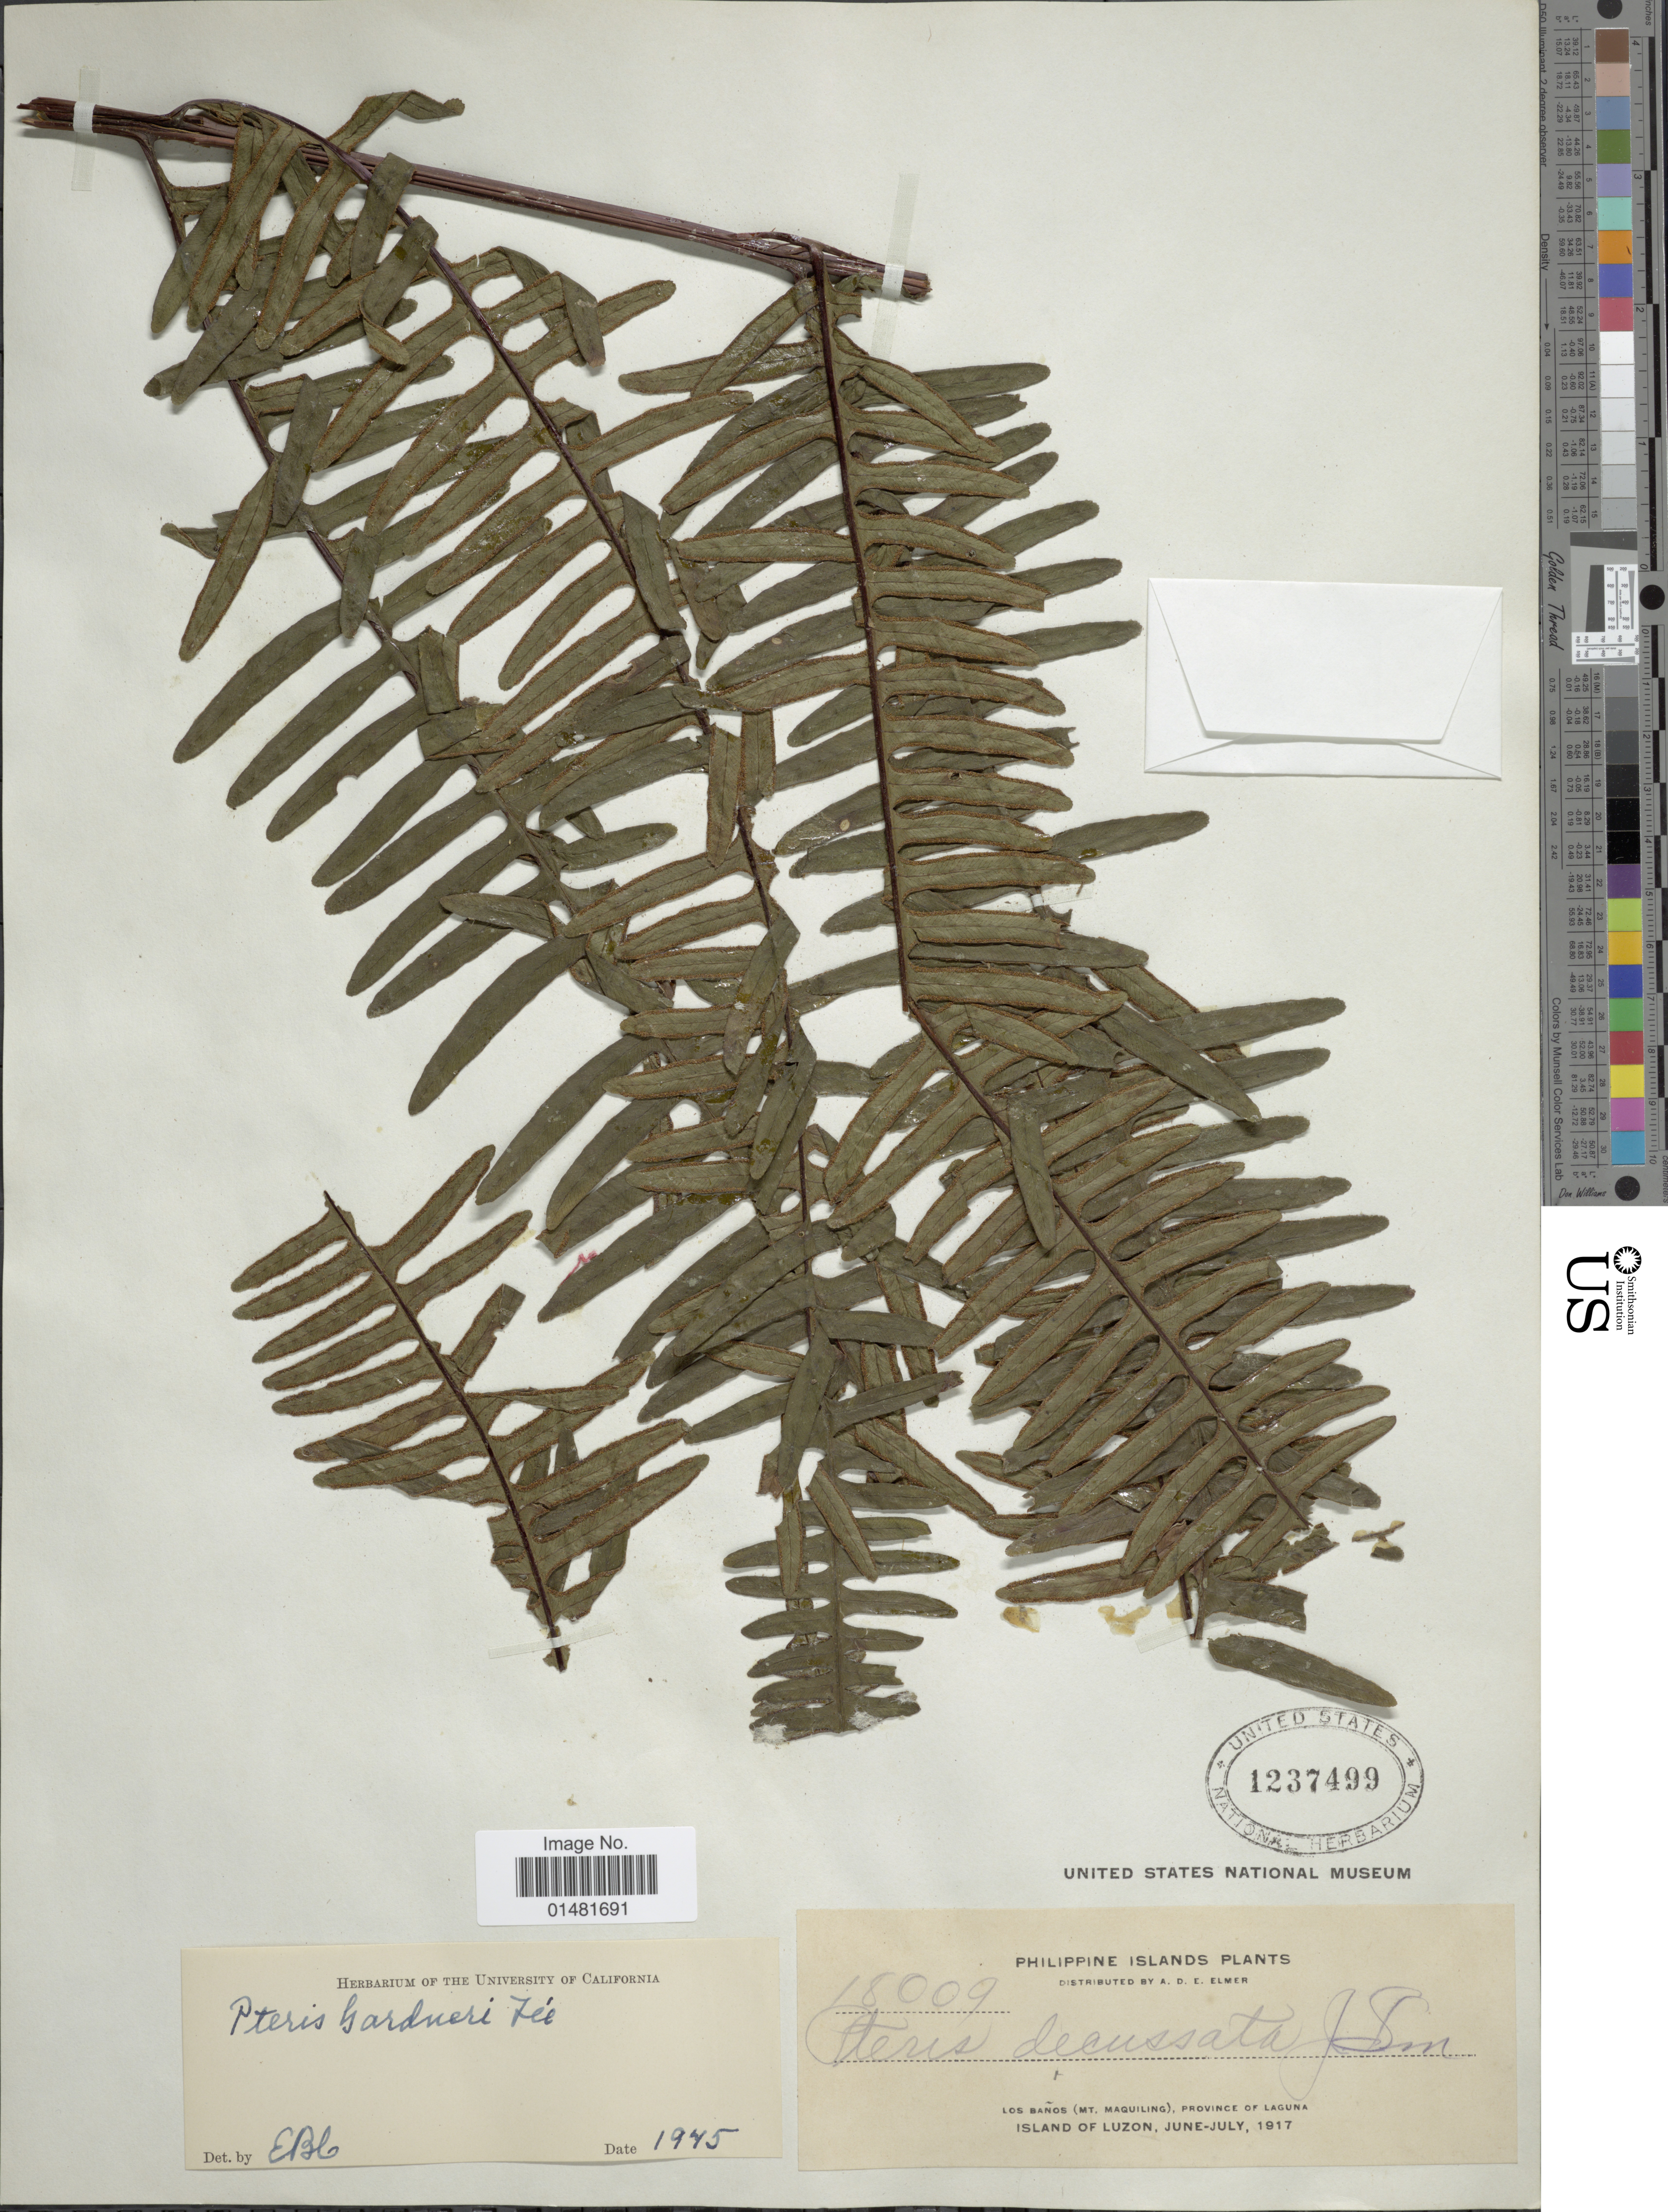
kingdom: Plantae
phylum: Tracheophyta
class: Polypodiopsida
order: Polypodiales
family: Pteridaceae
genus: Pteris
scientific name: Pteris gardneri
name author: (Fée) Hook.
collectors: A. D. E. Elmer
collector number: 18009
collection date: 1917-06/1917-07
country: Philippines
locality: Philippine Islands Plants, Los Baños (Mt. Maquiling), Province of Laguna, Island of Luzon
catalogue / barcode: US 1237499